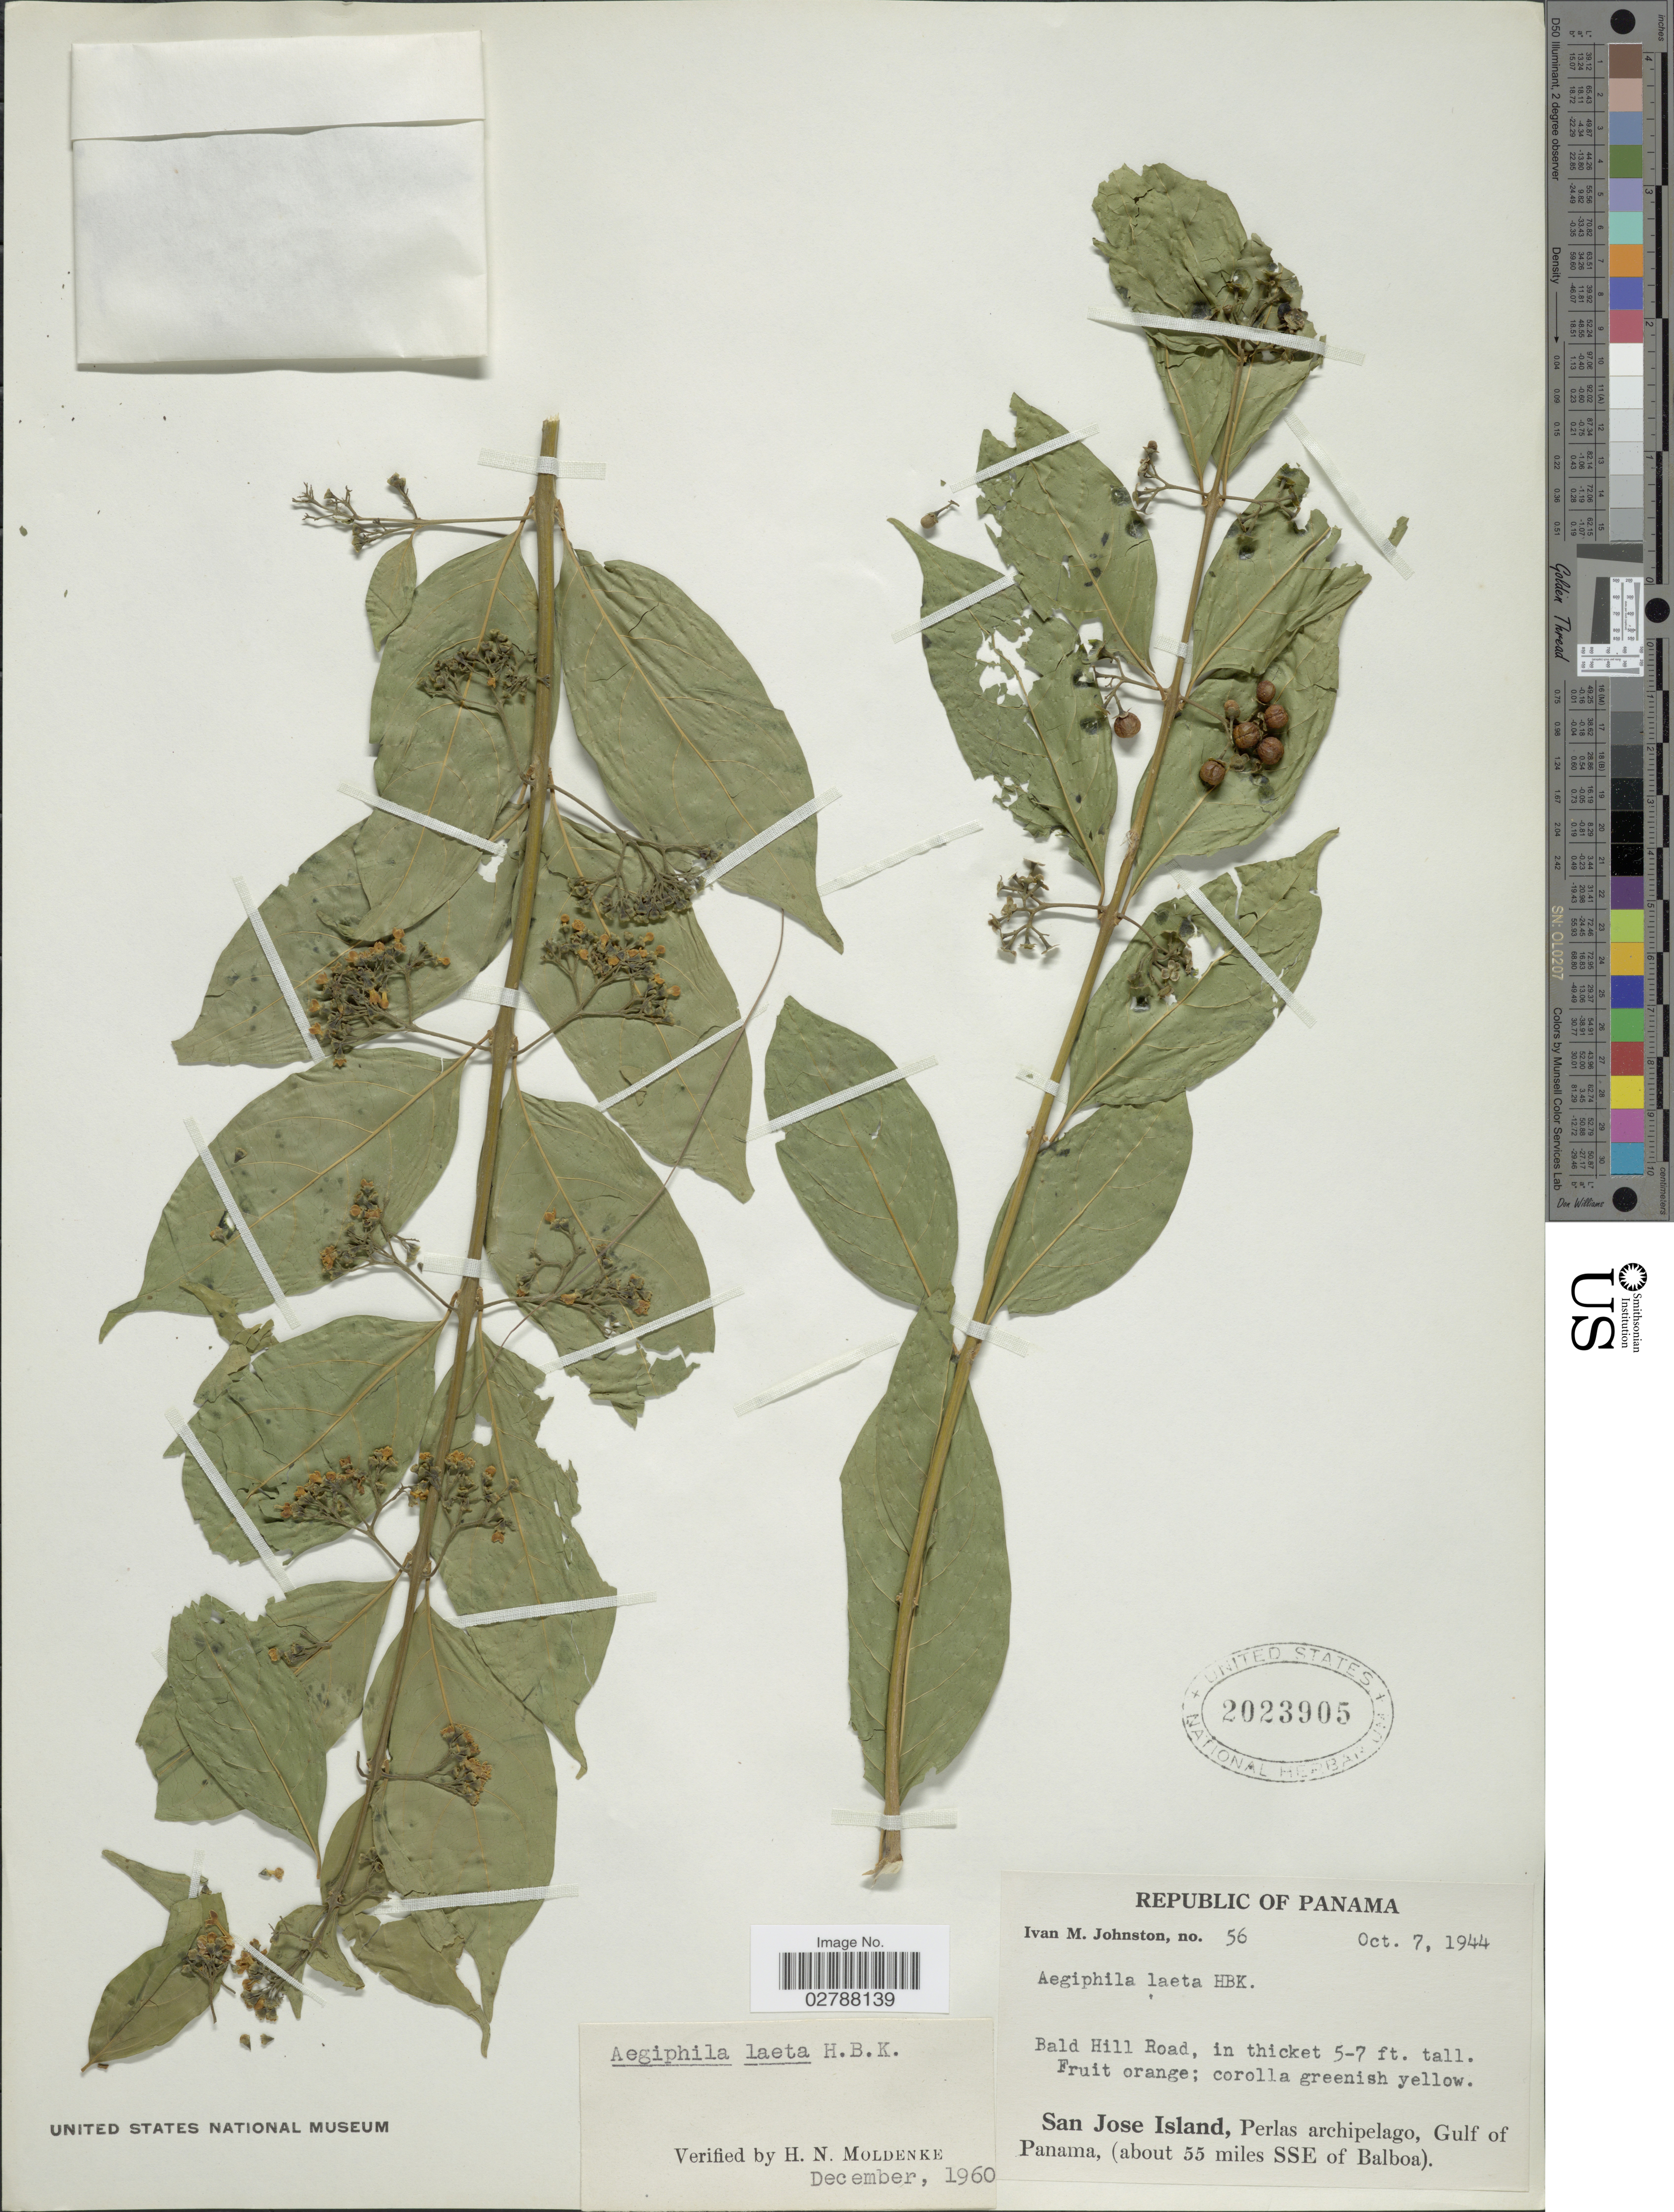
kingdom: Plantae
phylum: Tracheophyta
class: Magnoliopsida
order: Lamiales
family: Lamiaceae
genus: Aegiphila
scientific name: Aegiphila laeta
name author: Kunth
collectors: I.M. Johnston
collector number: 56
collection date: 1944-10-07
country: Panama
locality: Republic of Panama. Bald Hill Road. San Jose Island, Perlas archipelago, Gulf of Panama, (about 55 miles SSE of Balboa).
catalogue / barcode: US 2023905